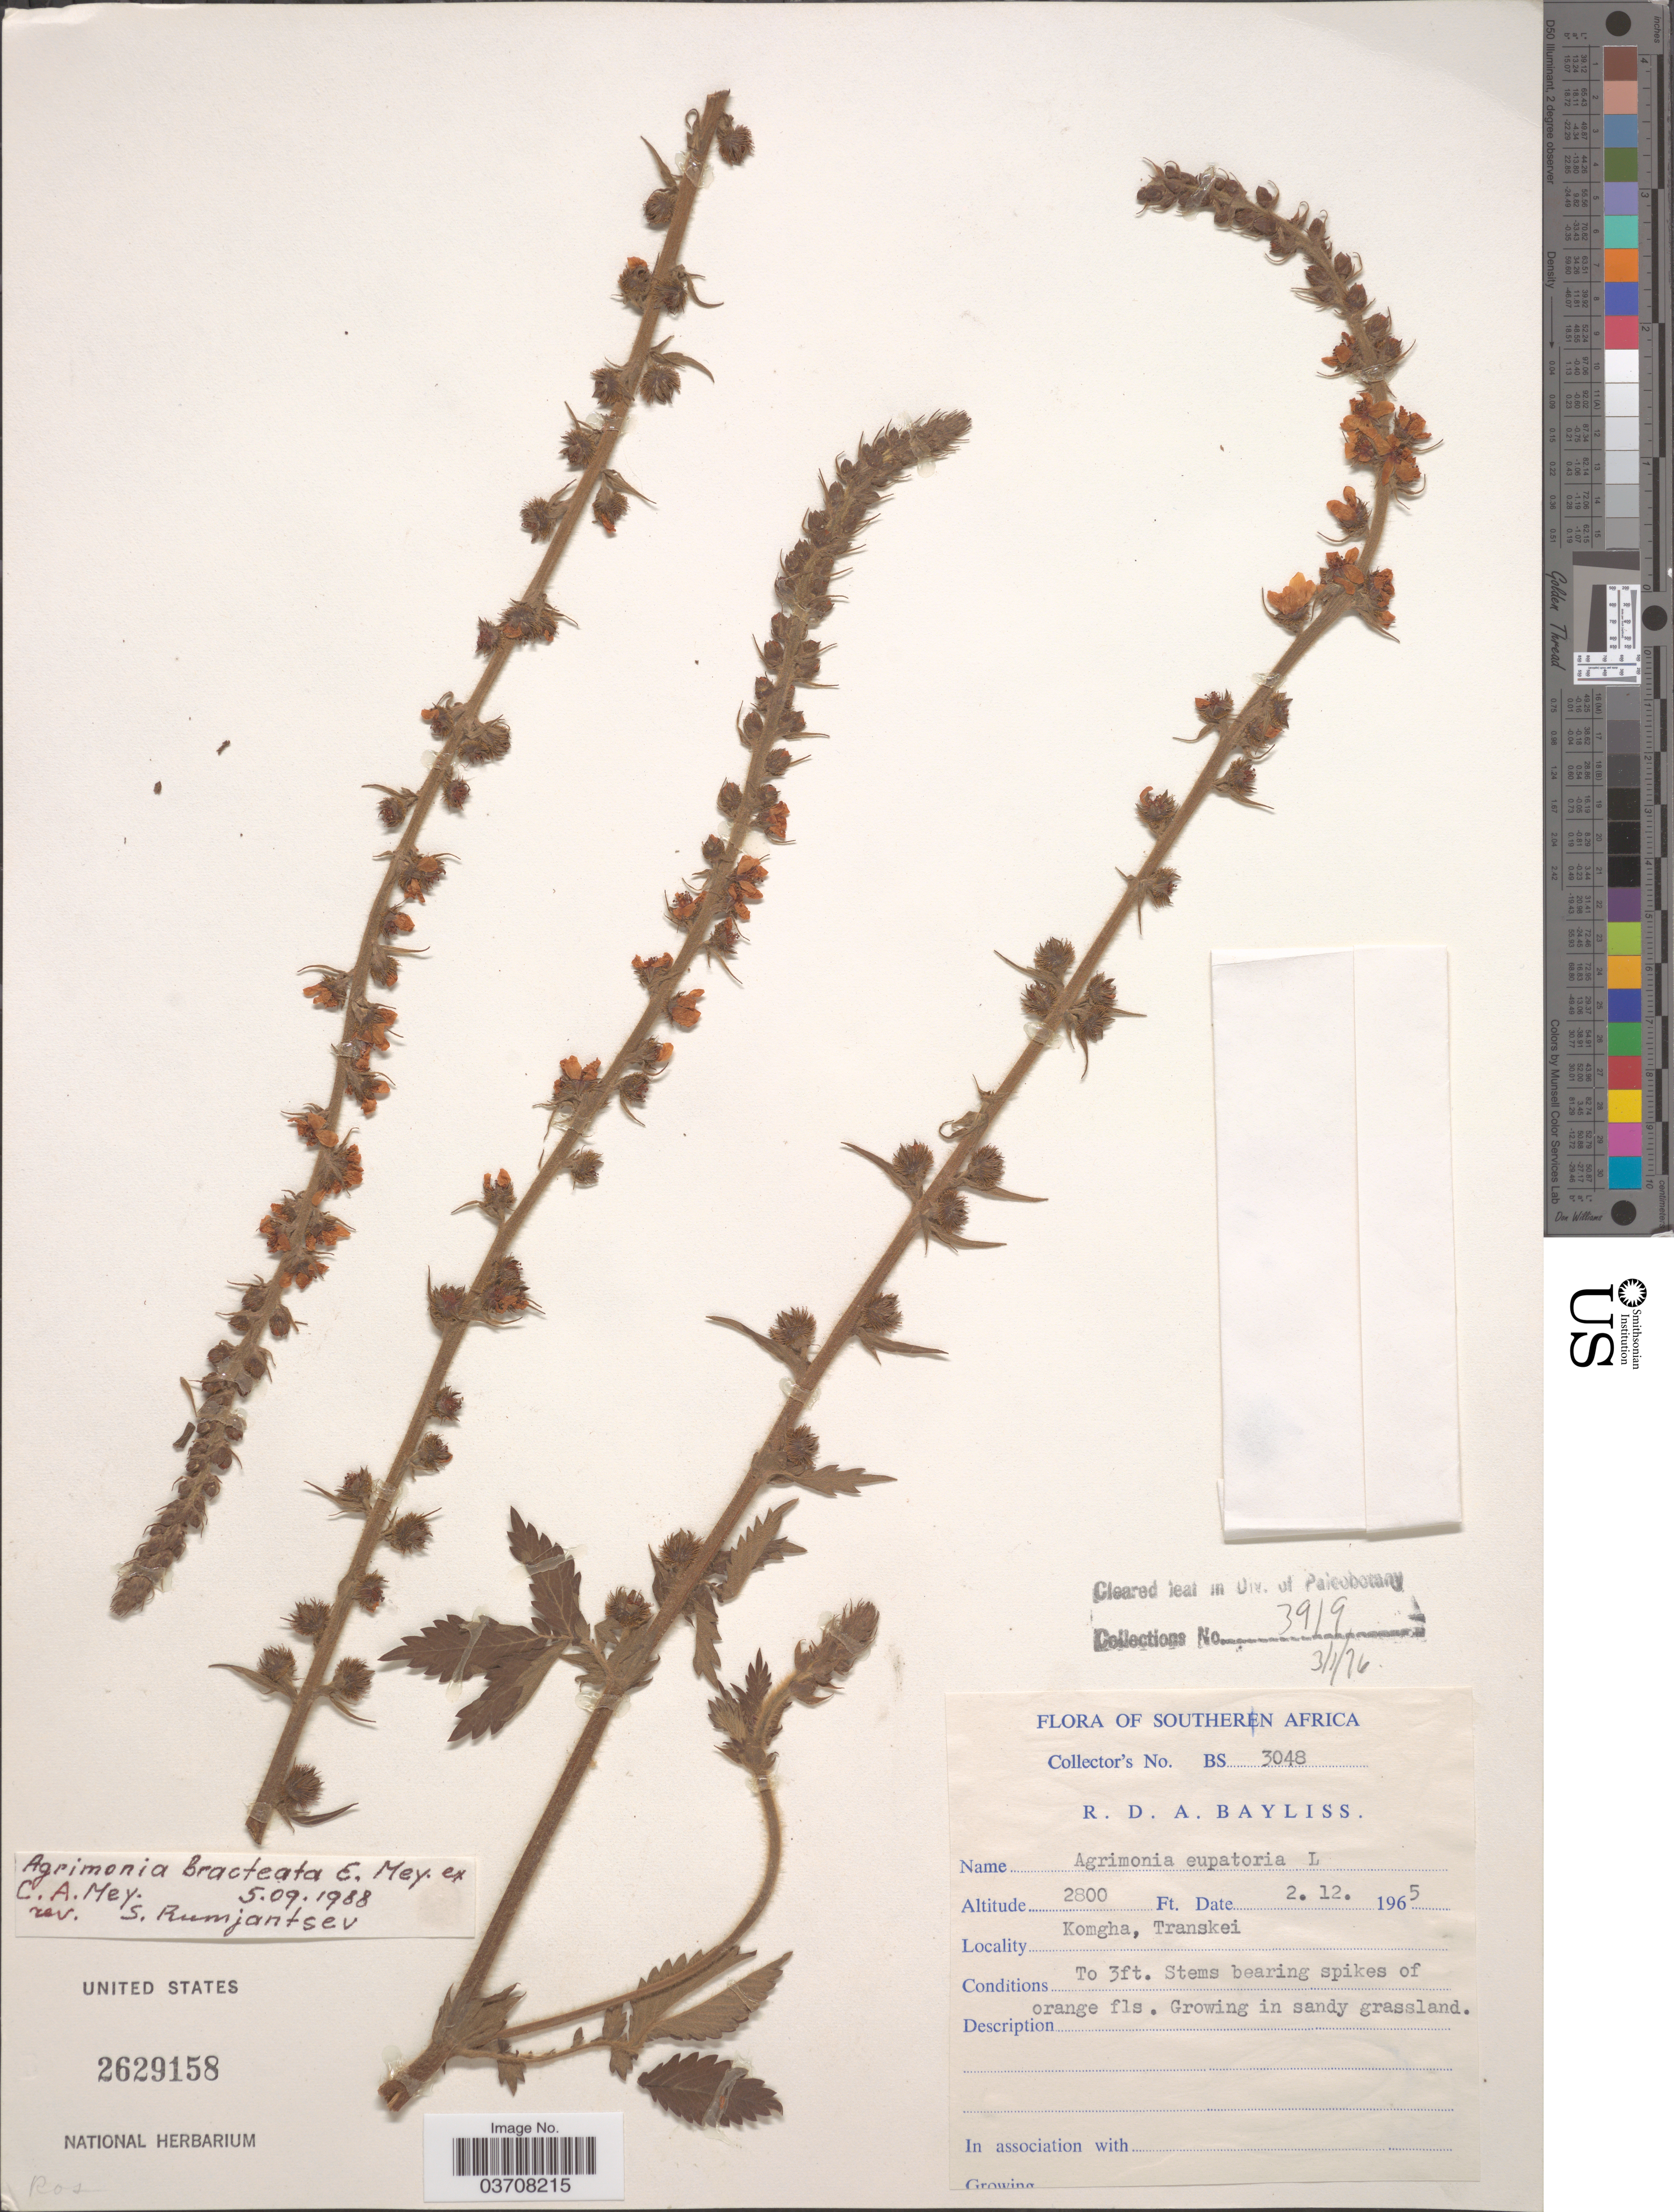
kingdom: Plantae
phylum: Tracheophyta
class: Magnoliopsida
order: Rosales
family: Rosaceae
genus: Agrimonia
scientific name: Agrimonia bracteata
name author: E. Mey. ex C.A. Mey.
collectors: R. Bayliss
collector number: BS3048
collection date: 1965-12-01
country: South Africa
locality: Southern Africa. Komgha, Transkei.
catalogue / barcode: US 2629158